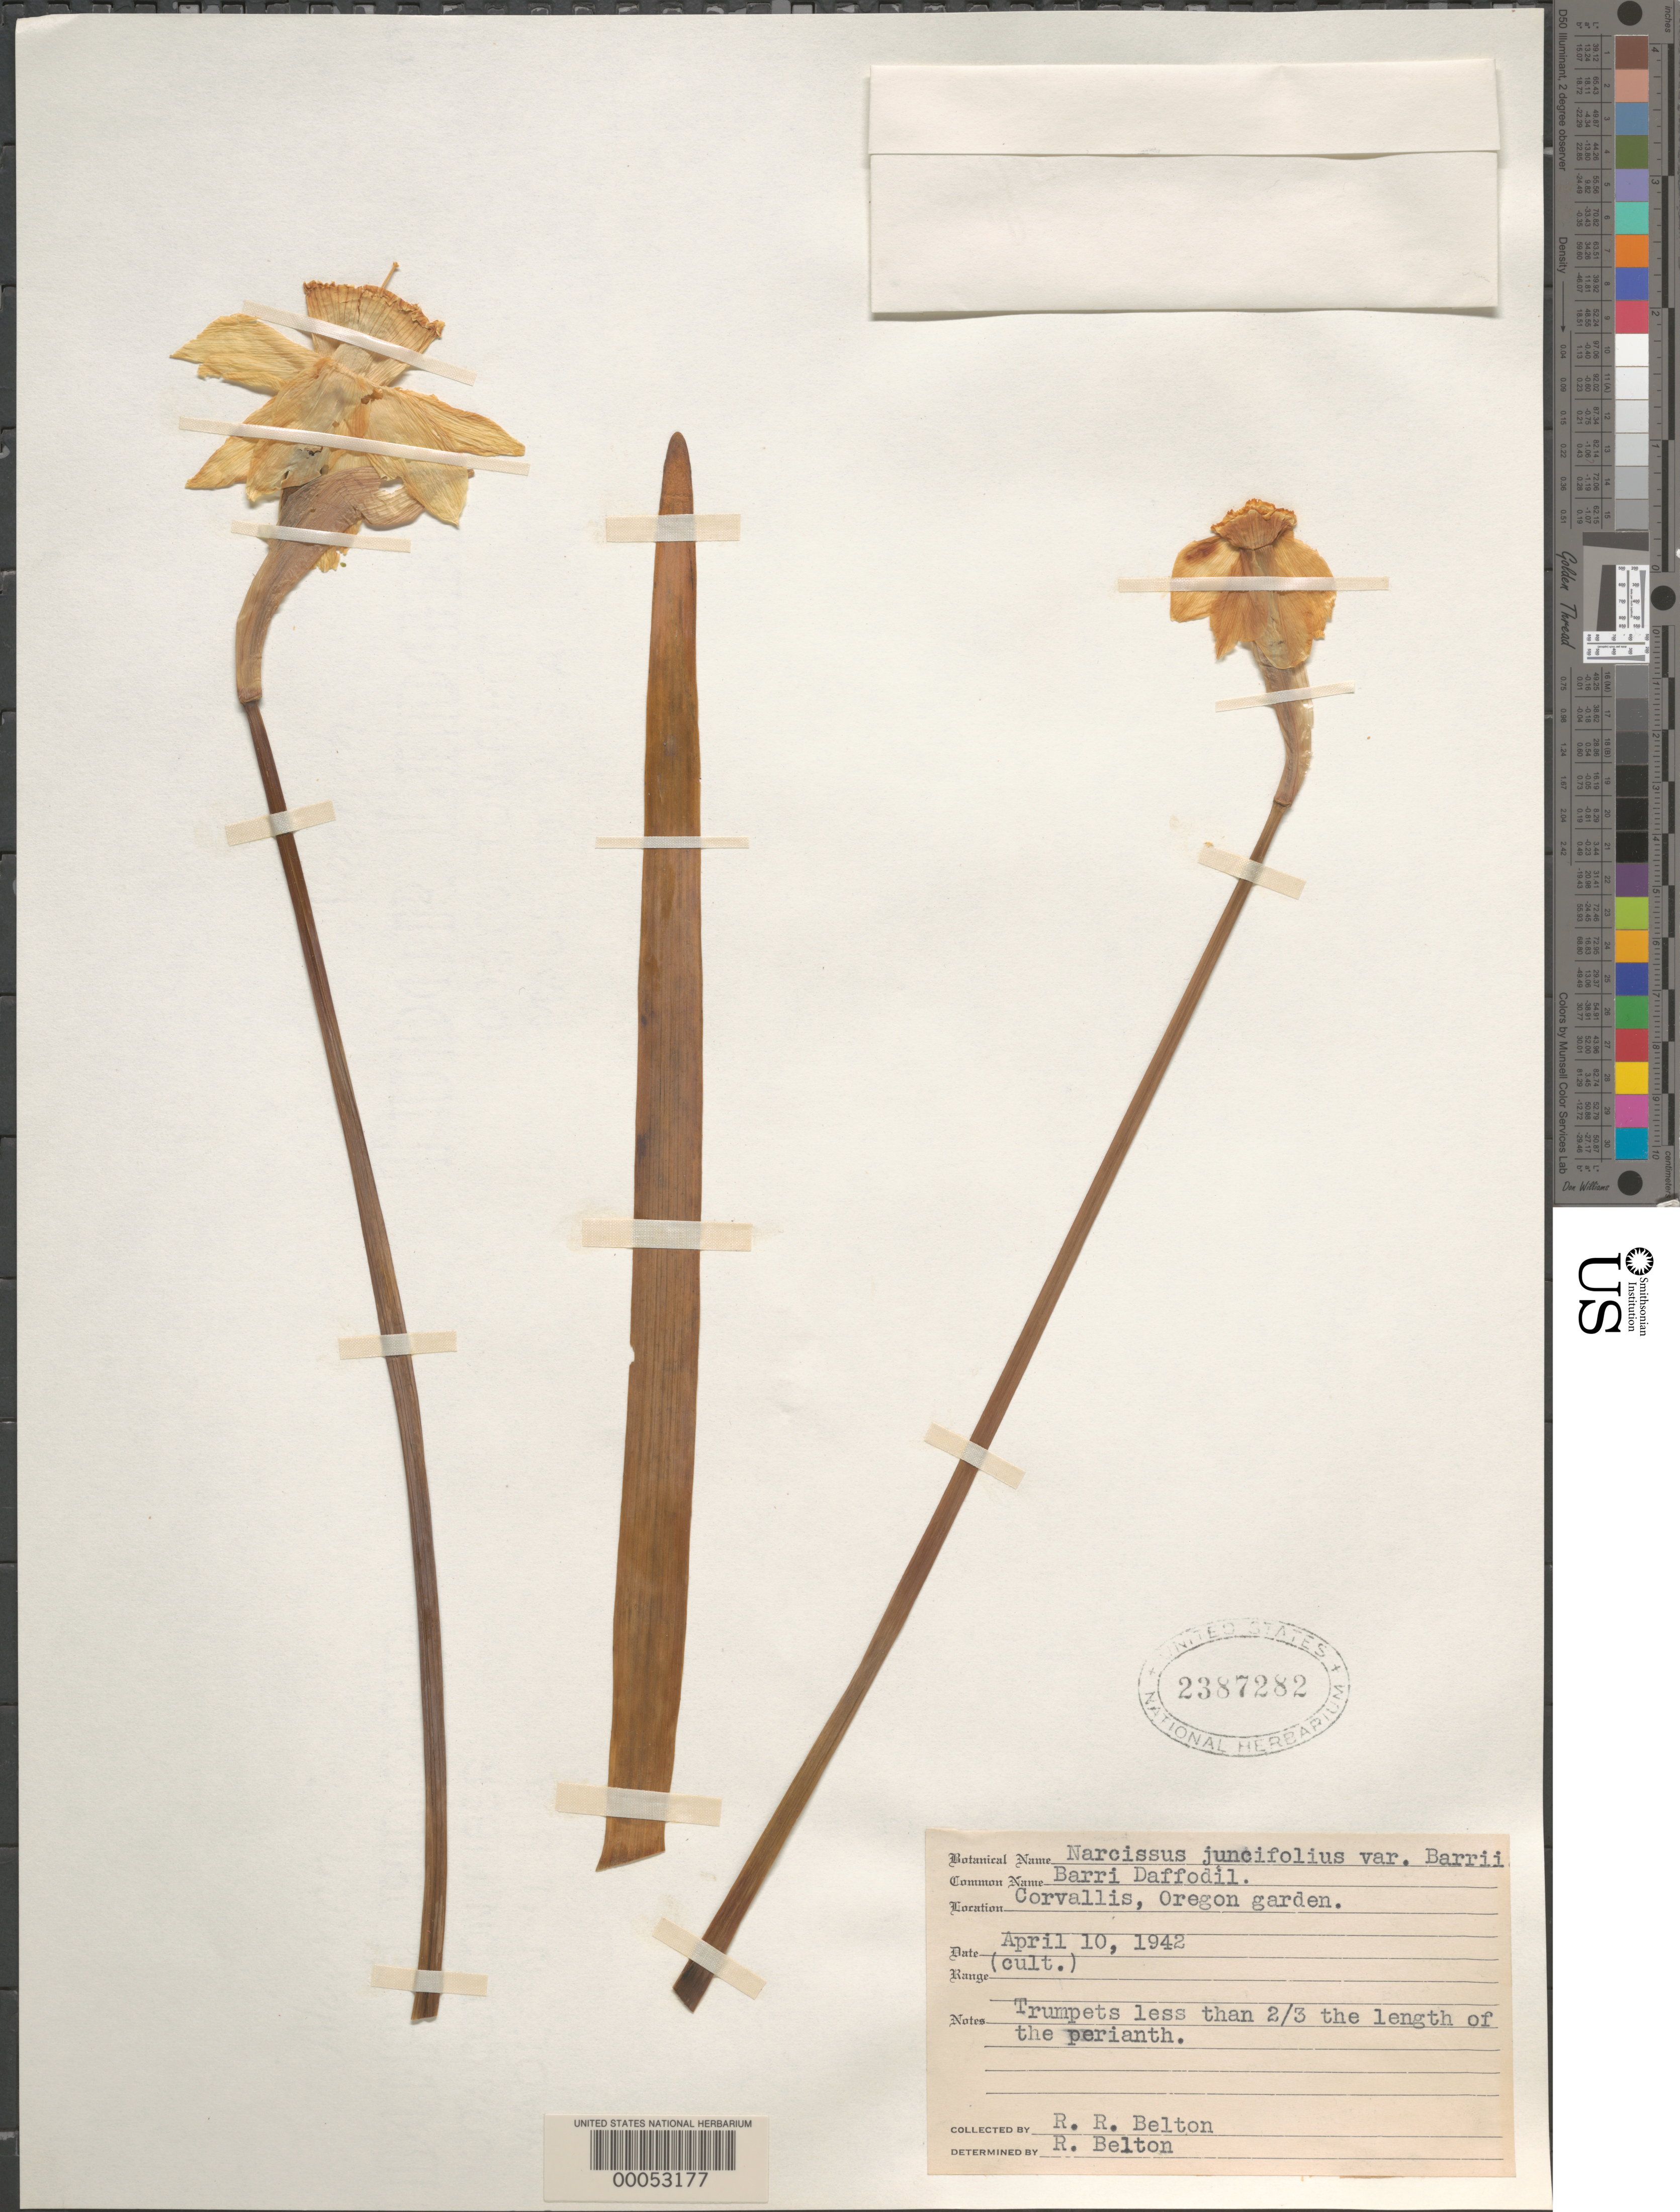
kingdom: Plantae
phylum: Tracheophyta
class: Liliopsida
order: Asparagales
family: Amaryllidaceae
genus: Narcissus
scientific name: Narcissus x barrii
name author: Baker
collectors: R. Belton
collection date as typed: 10 Apr 1942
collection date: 1942-04-10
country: United States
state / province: Oregon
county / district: Benton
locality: Corvallis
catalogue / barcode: US 2387282